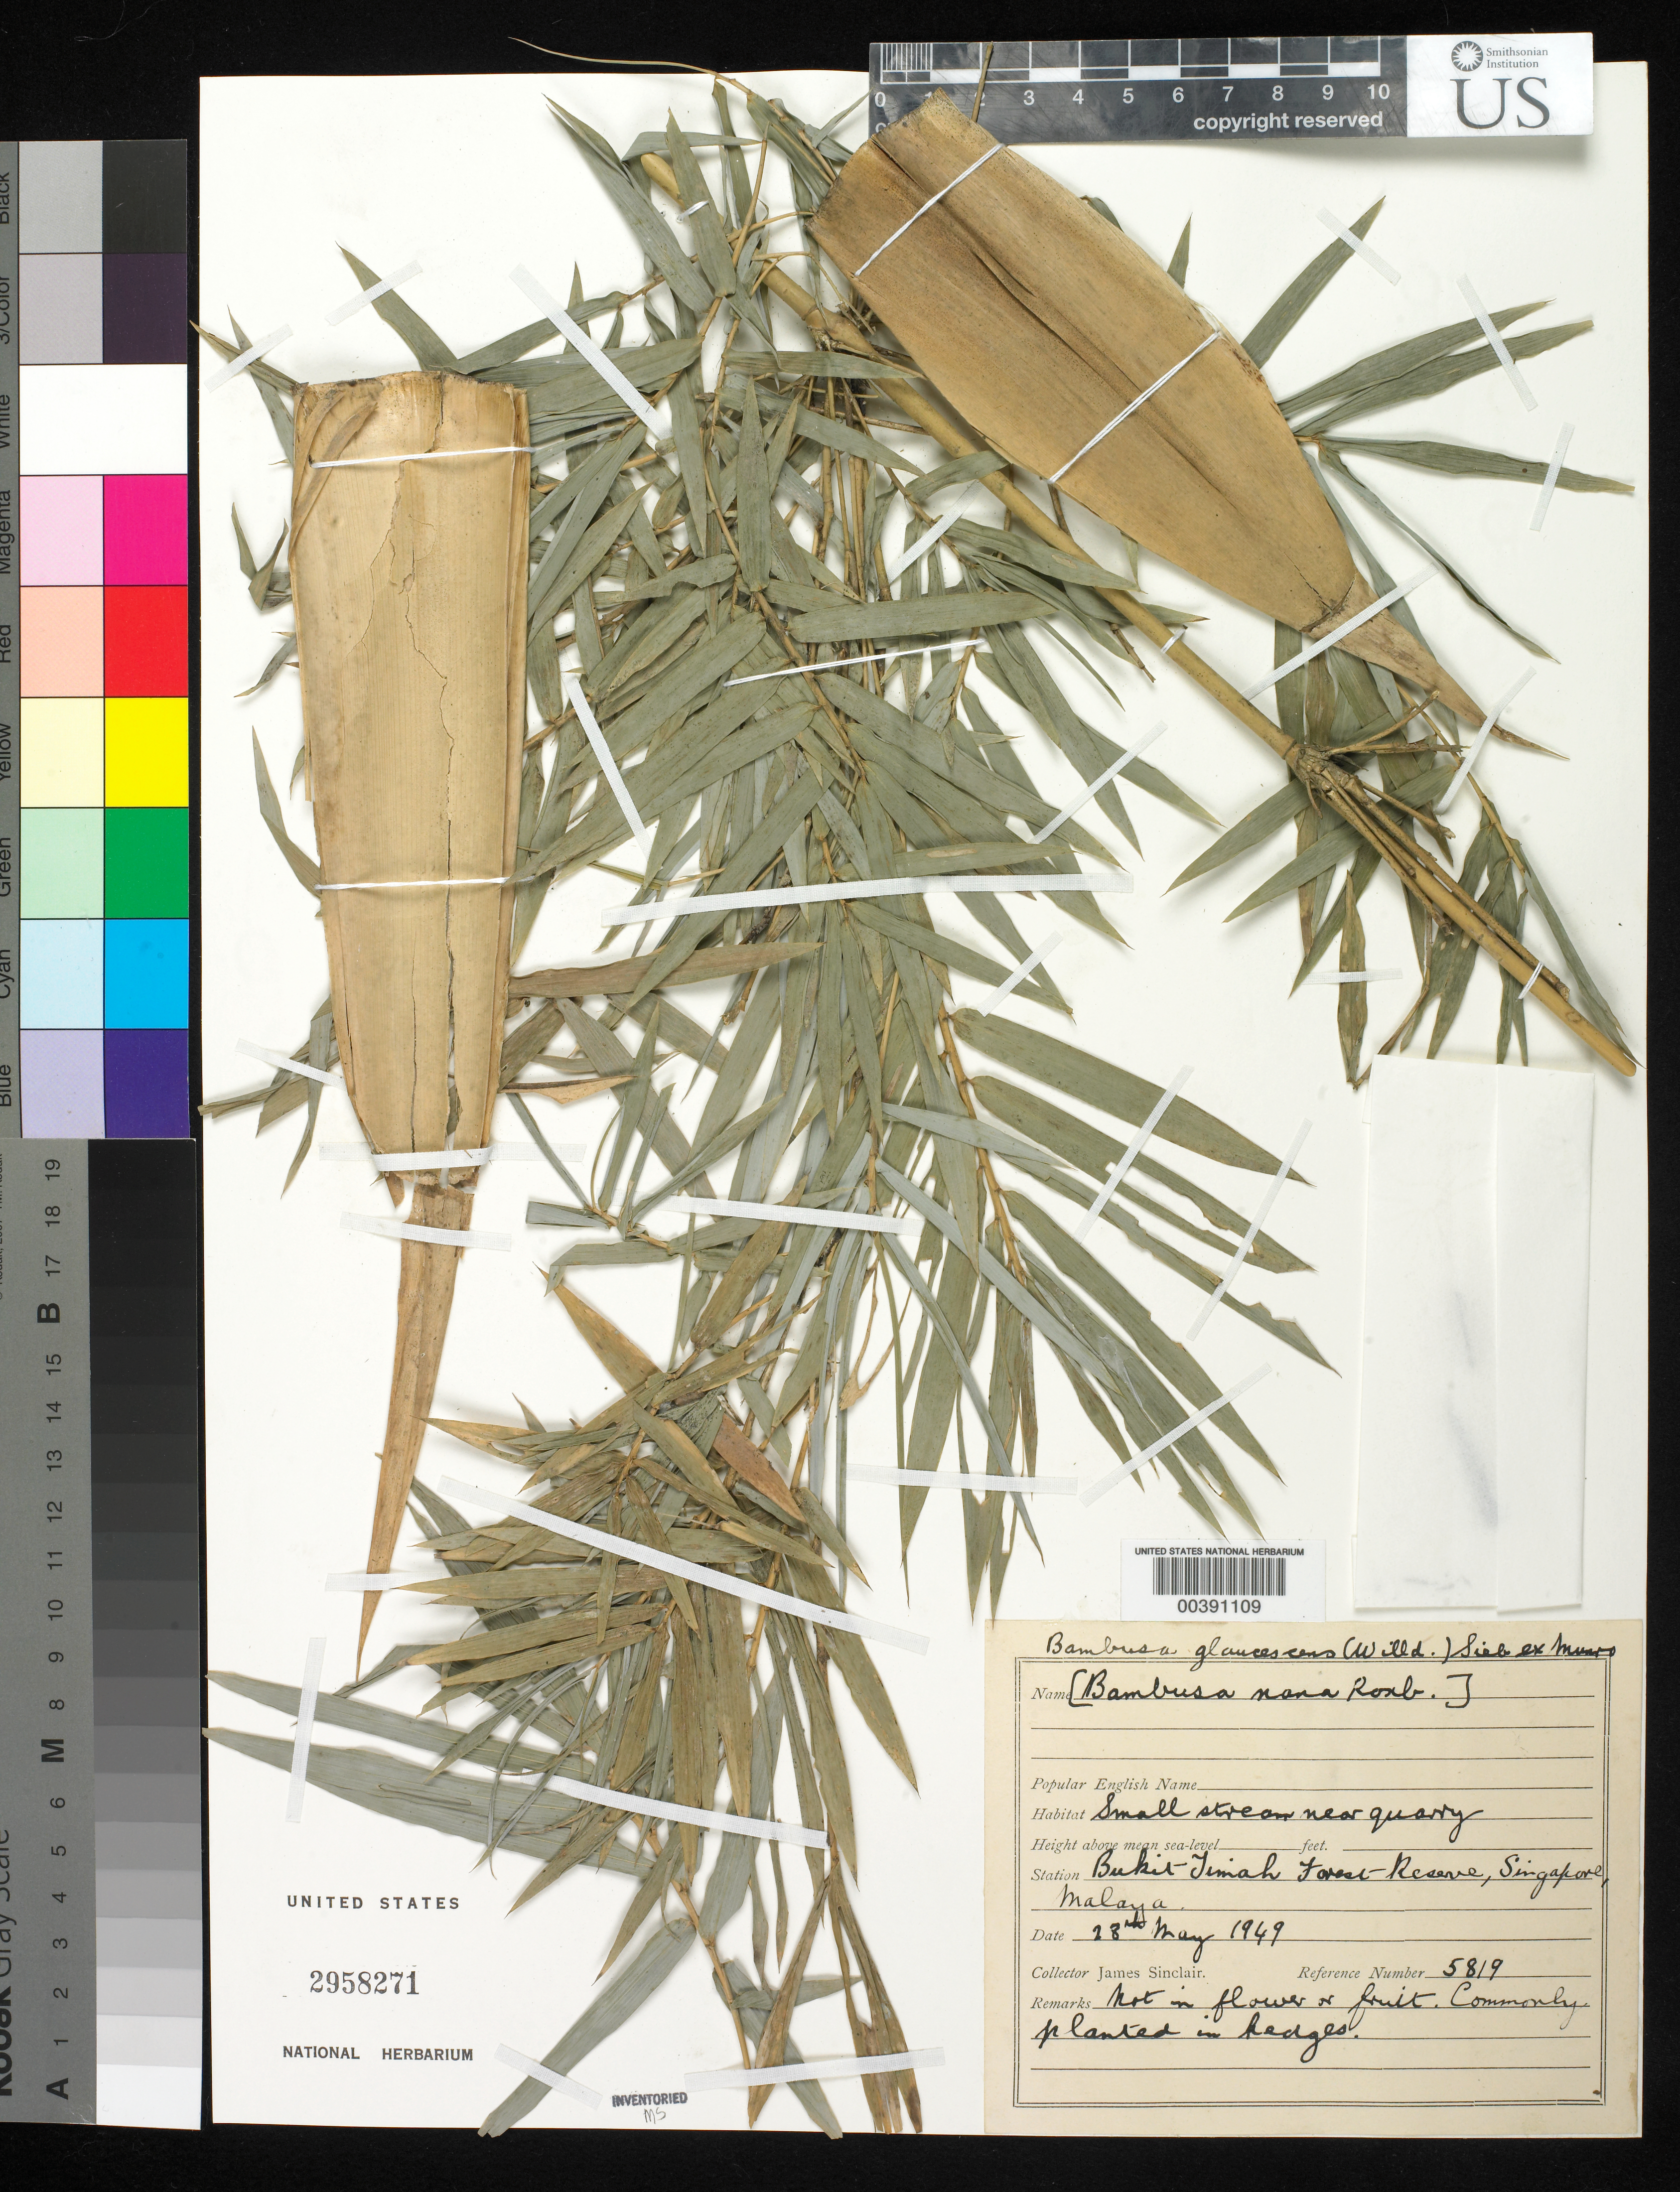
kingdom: Plantae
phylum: Tracheophyta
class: Liliopsida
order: Poales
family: Poaceae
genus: Bambusa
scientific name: Bambusa multiplex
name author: (Lour.) Raeusch. ex Schult. & Schult. f.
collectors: J. Sinclair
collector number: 5819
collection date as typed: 28 May 1949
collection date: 1949-05-28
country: Singapore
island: Singapore Island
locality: Bukit timah forest reserve [Malay Peninsula]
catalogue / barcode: US 2958271